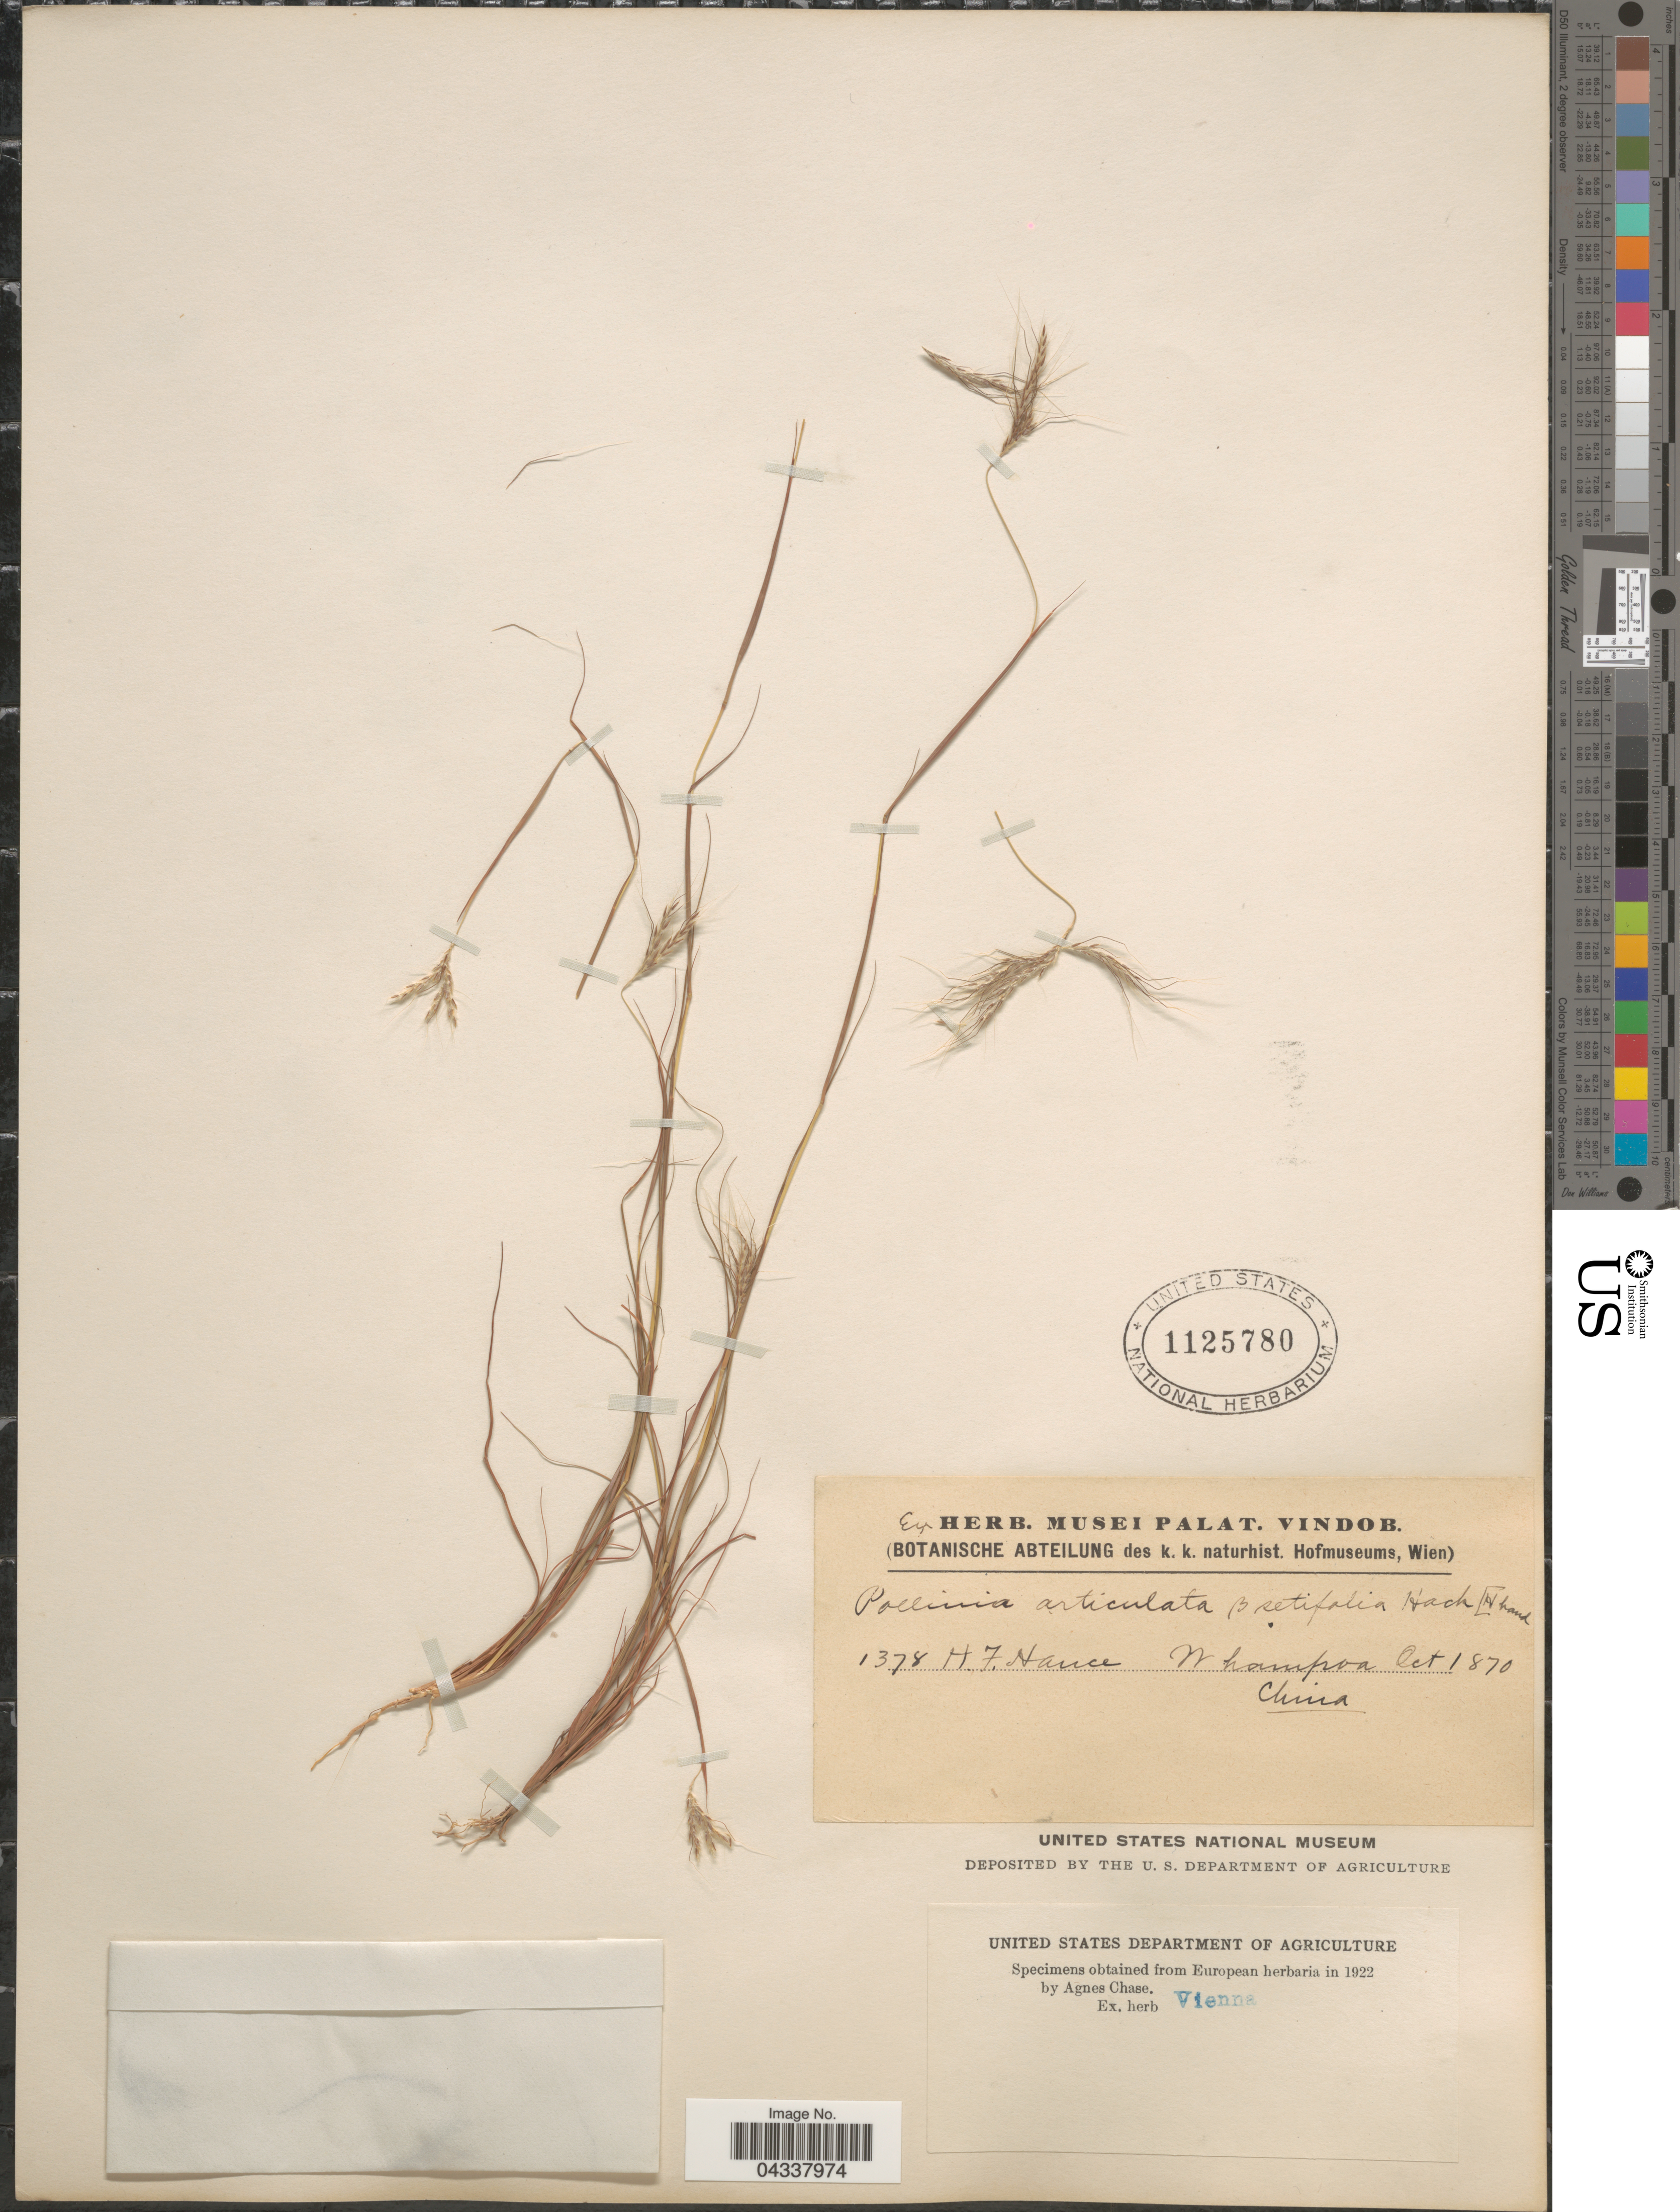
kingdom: Plantae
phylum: Tracheophyta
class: Liliopsida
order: Poales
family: Poaceae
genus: Pseudopogonatherum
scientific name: Pseudopogonatherum contortum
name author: A. Camus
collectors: H. F. Hance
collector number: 1378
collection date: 1870-10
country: Singapore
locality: Whampoa.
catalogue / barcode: US 1125780